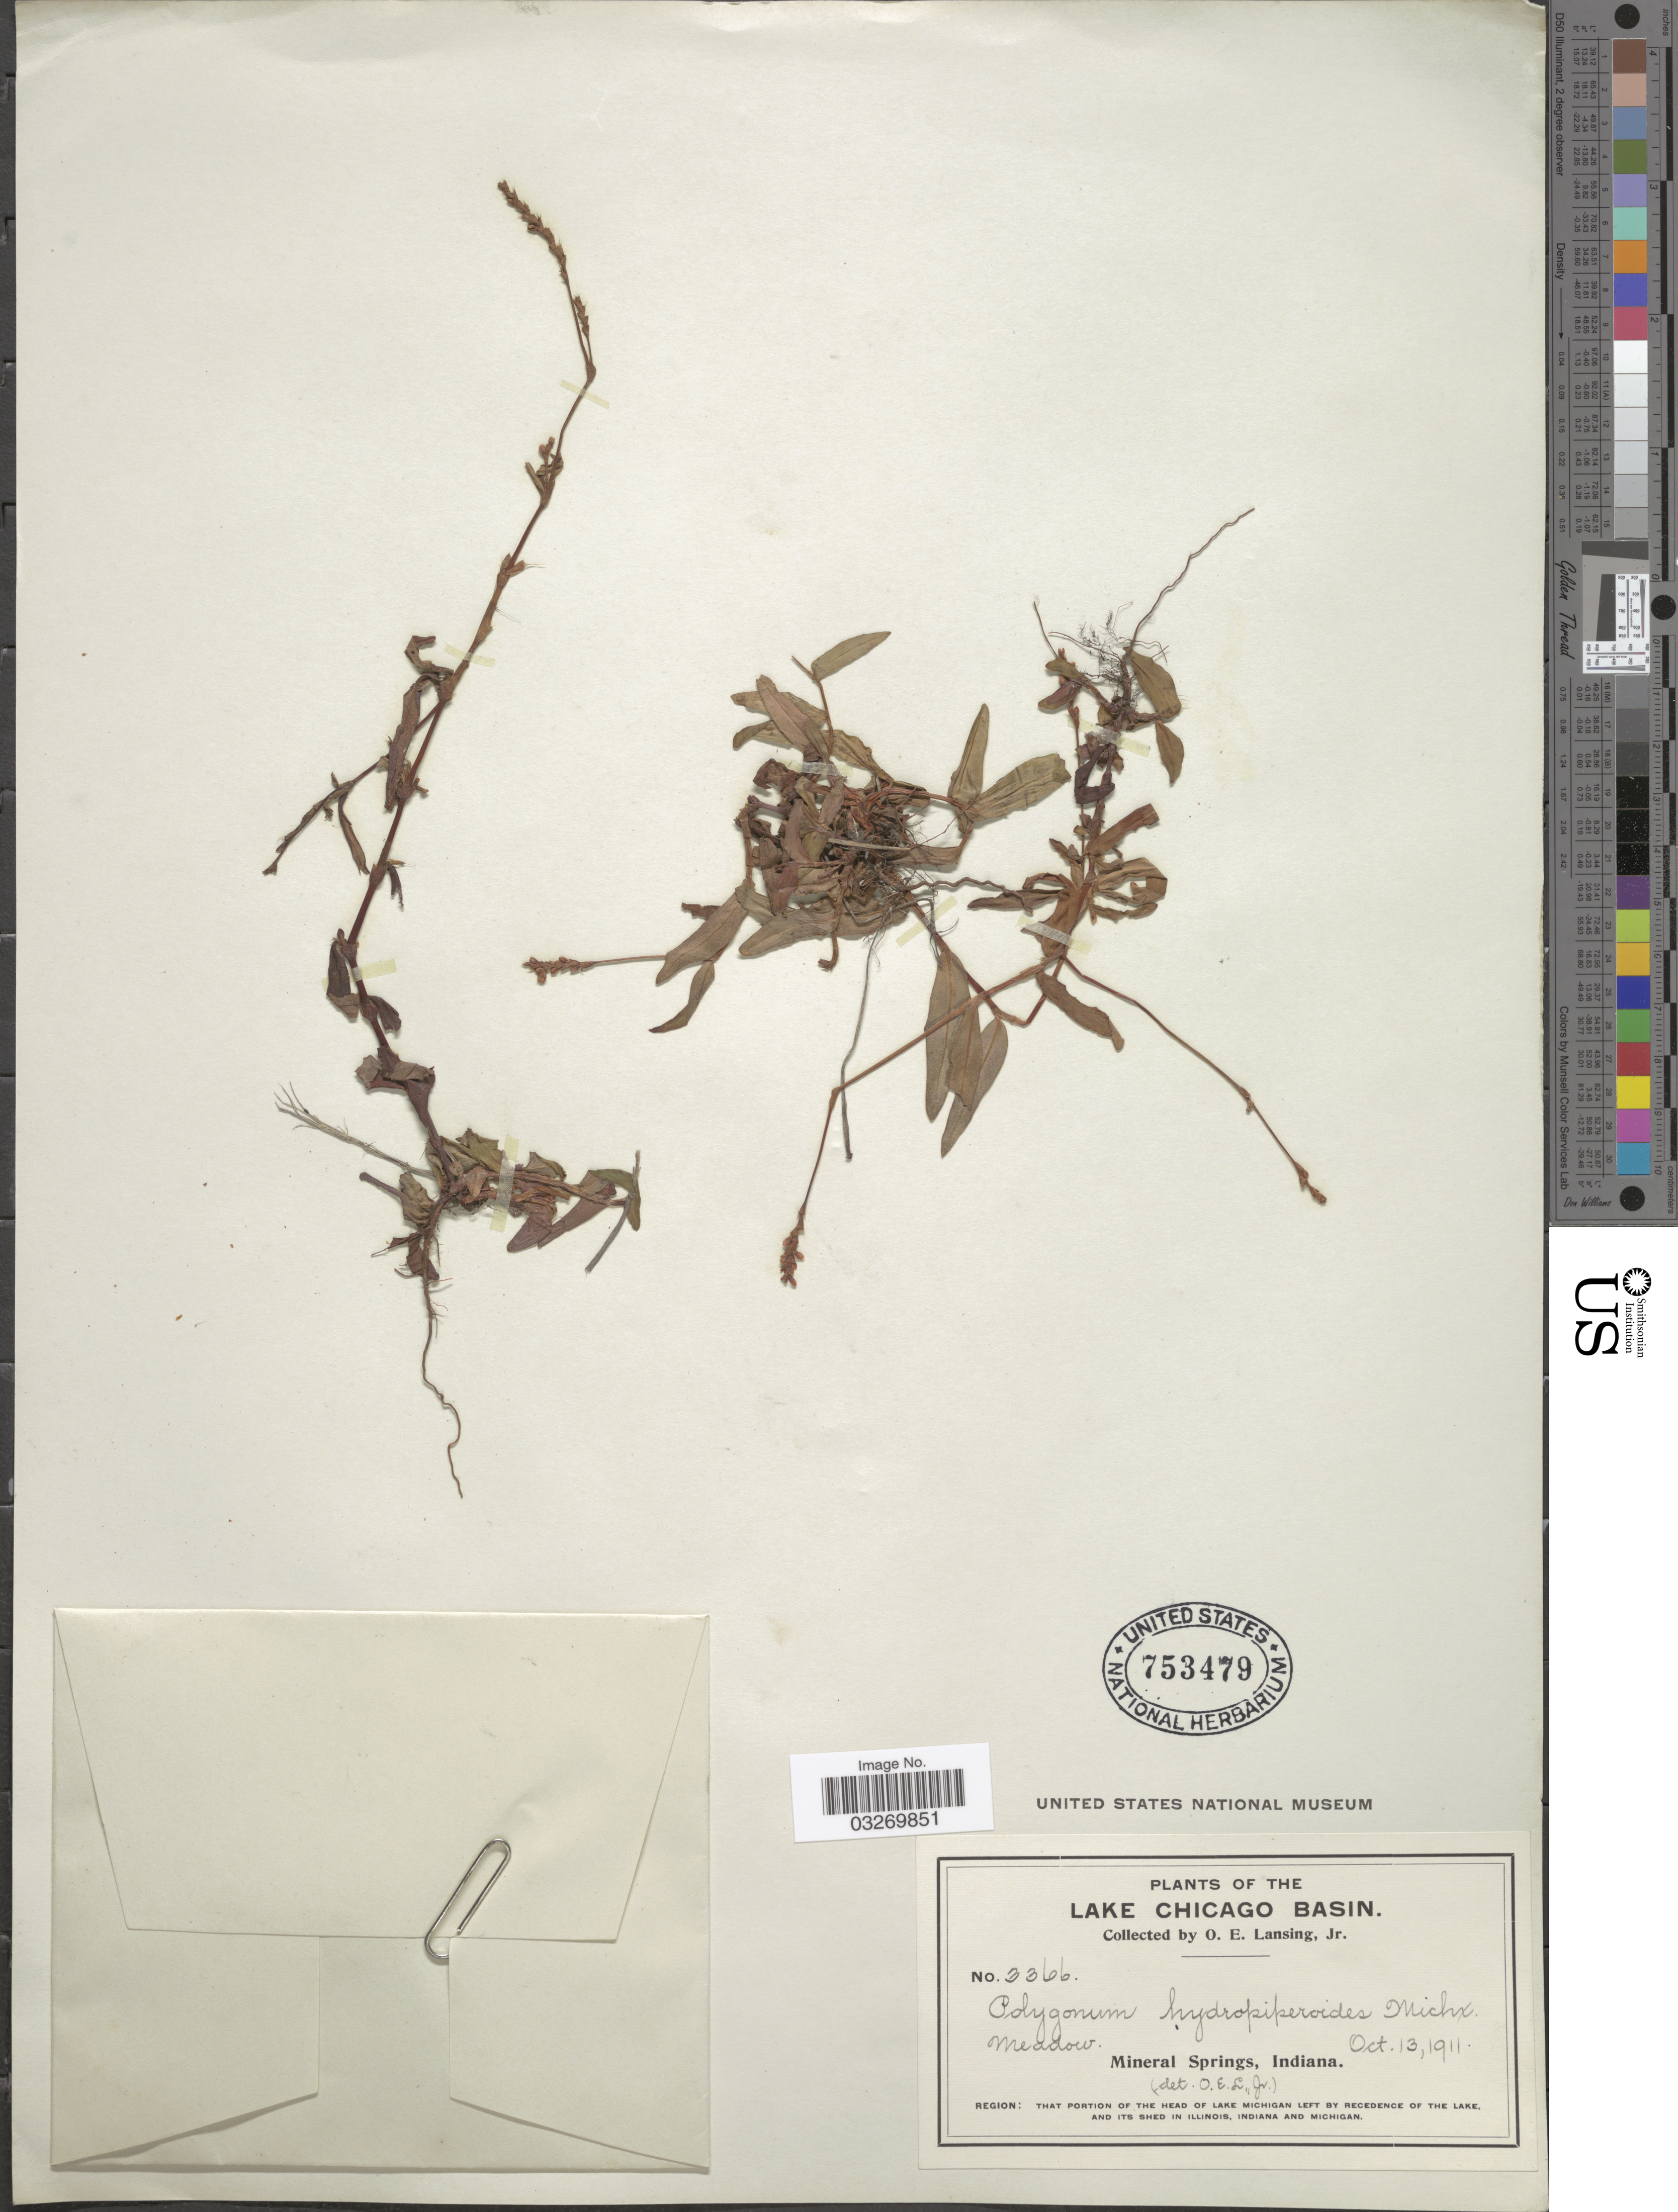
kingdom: Plantae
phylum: Tracheophyta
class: Magnoliopsida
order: Caryophyllales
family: Polygonaceae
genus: Persicaria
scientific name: Persicaria hydropiperoides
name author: (Michx.) Small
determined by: Atha, D. E.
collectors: O. Lansing Jr.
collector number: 3366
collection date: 1911-10-13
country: United States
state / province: Indiana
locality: Lake Chicago Basin. Mineral Springs. Region: that portion of the head of Lake Michigan left by recedence of the lake.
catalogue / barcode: US 753479